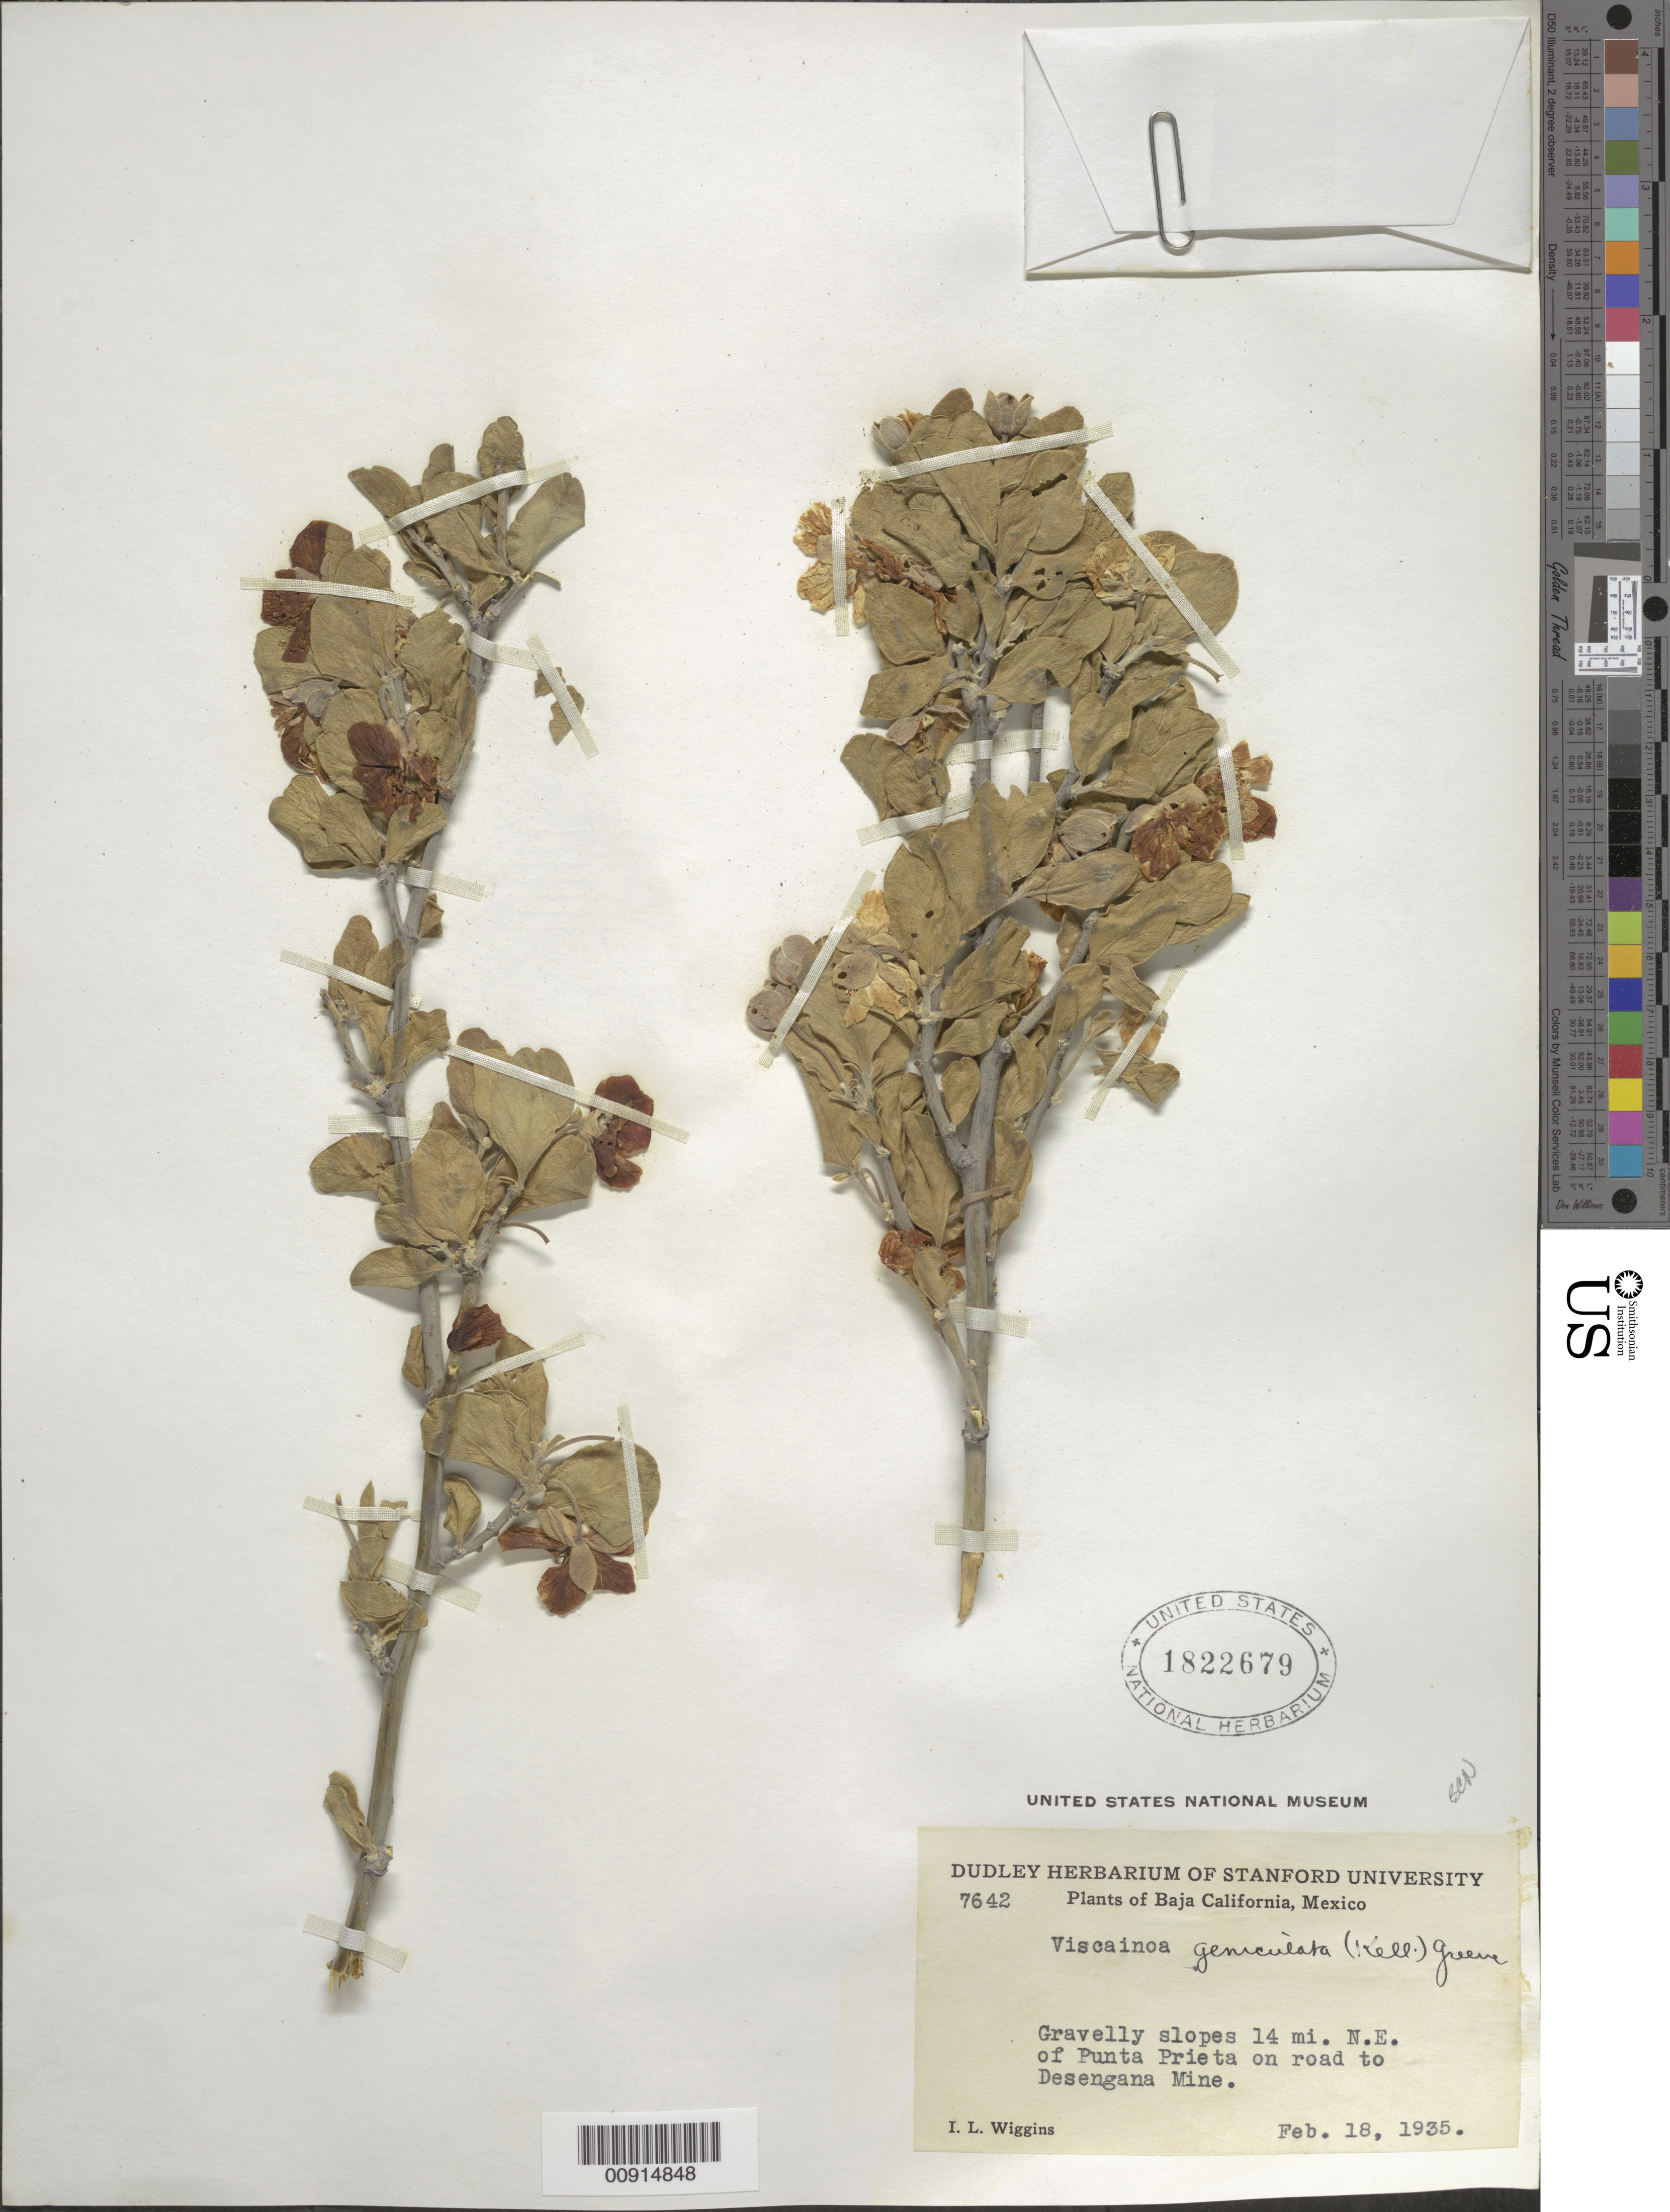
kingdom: Plantae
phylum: Tracheophyta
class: Magnoliopsida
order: Zygophyllales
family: Zygophyllaceae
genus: Viscainoa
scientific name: Viscainoa geniculata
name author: (Kellogg) Greene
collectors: I. L. Wiggins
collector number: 7642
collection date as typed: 18 Feb 1935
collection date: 1935-02-18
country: Mexico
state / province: Baja California Norte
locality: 14 mi. NE of Punta Prieta on road to Desengana Mine. Baja California.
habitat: Gravelly slopes.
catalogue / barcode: US 1822679